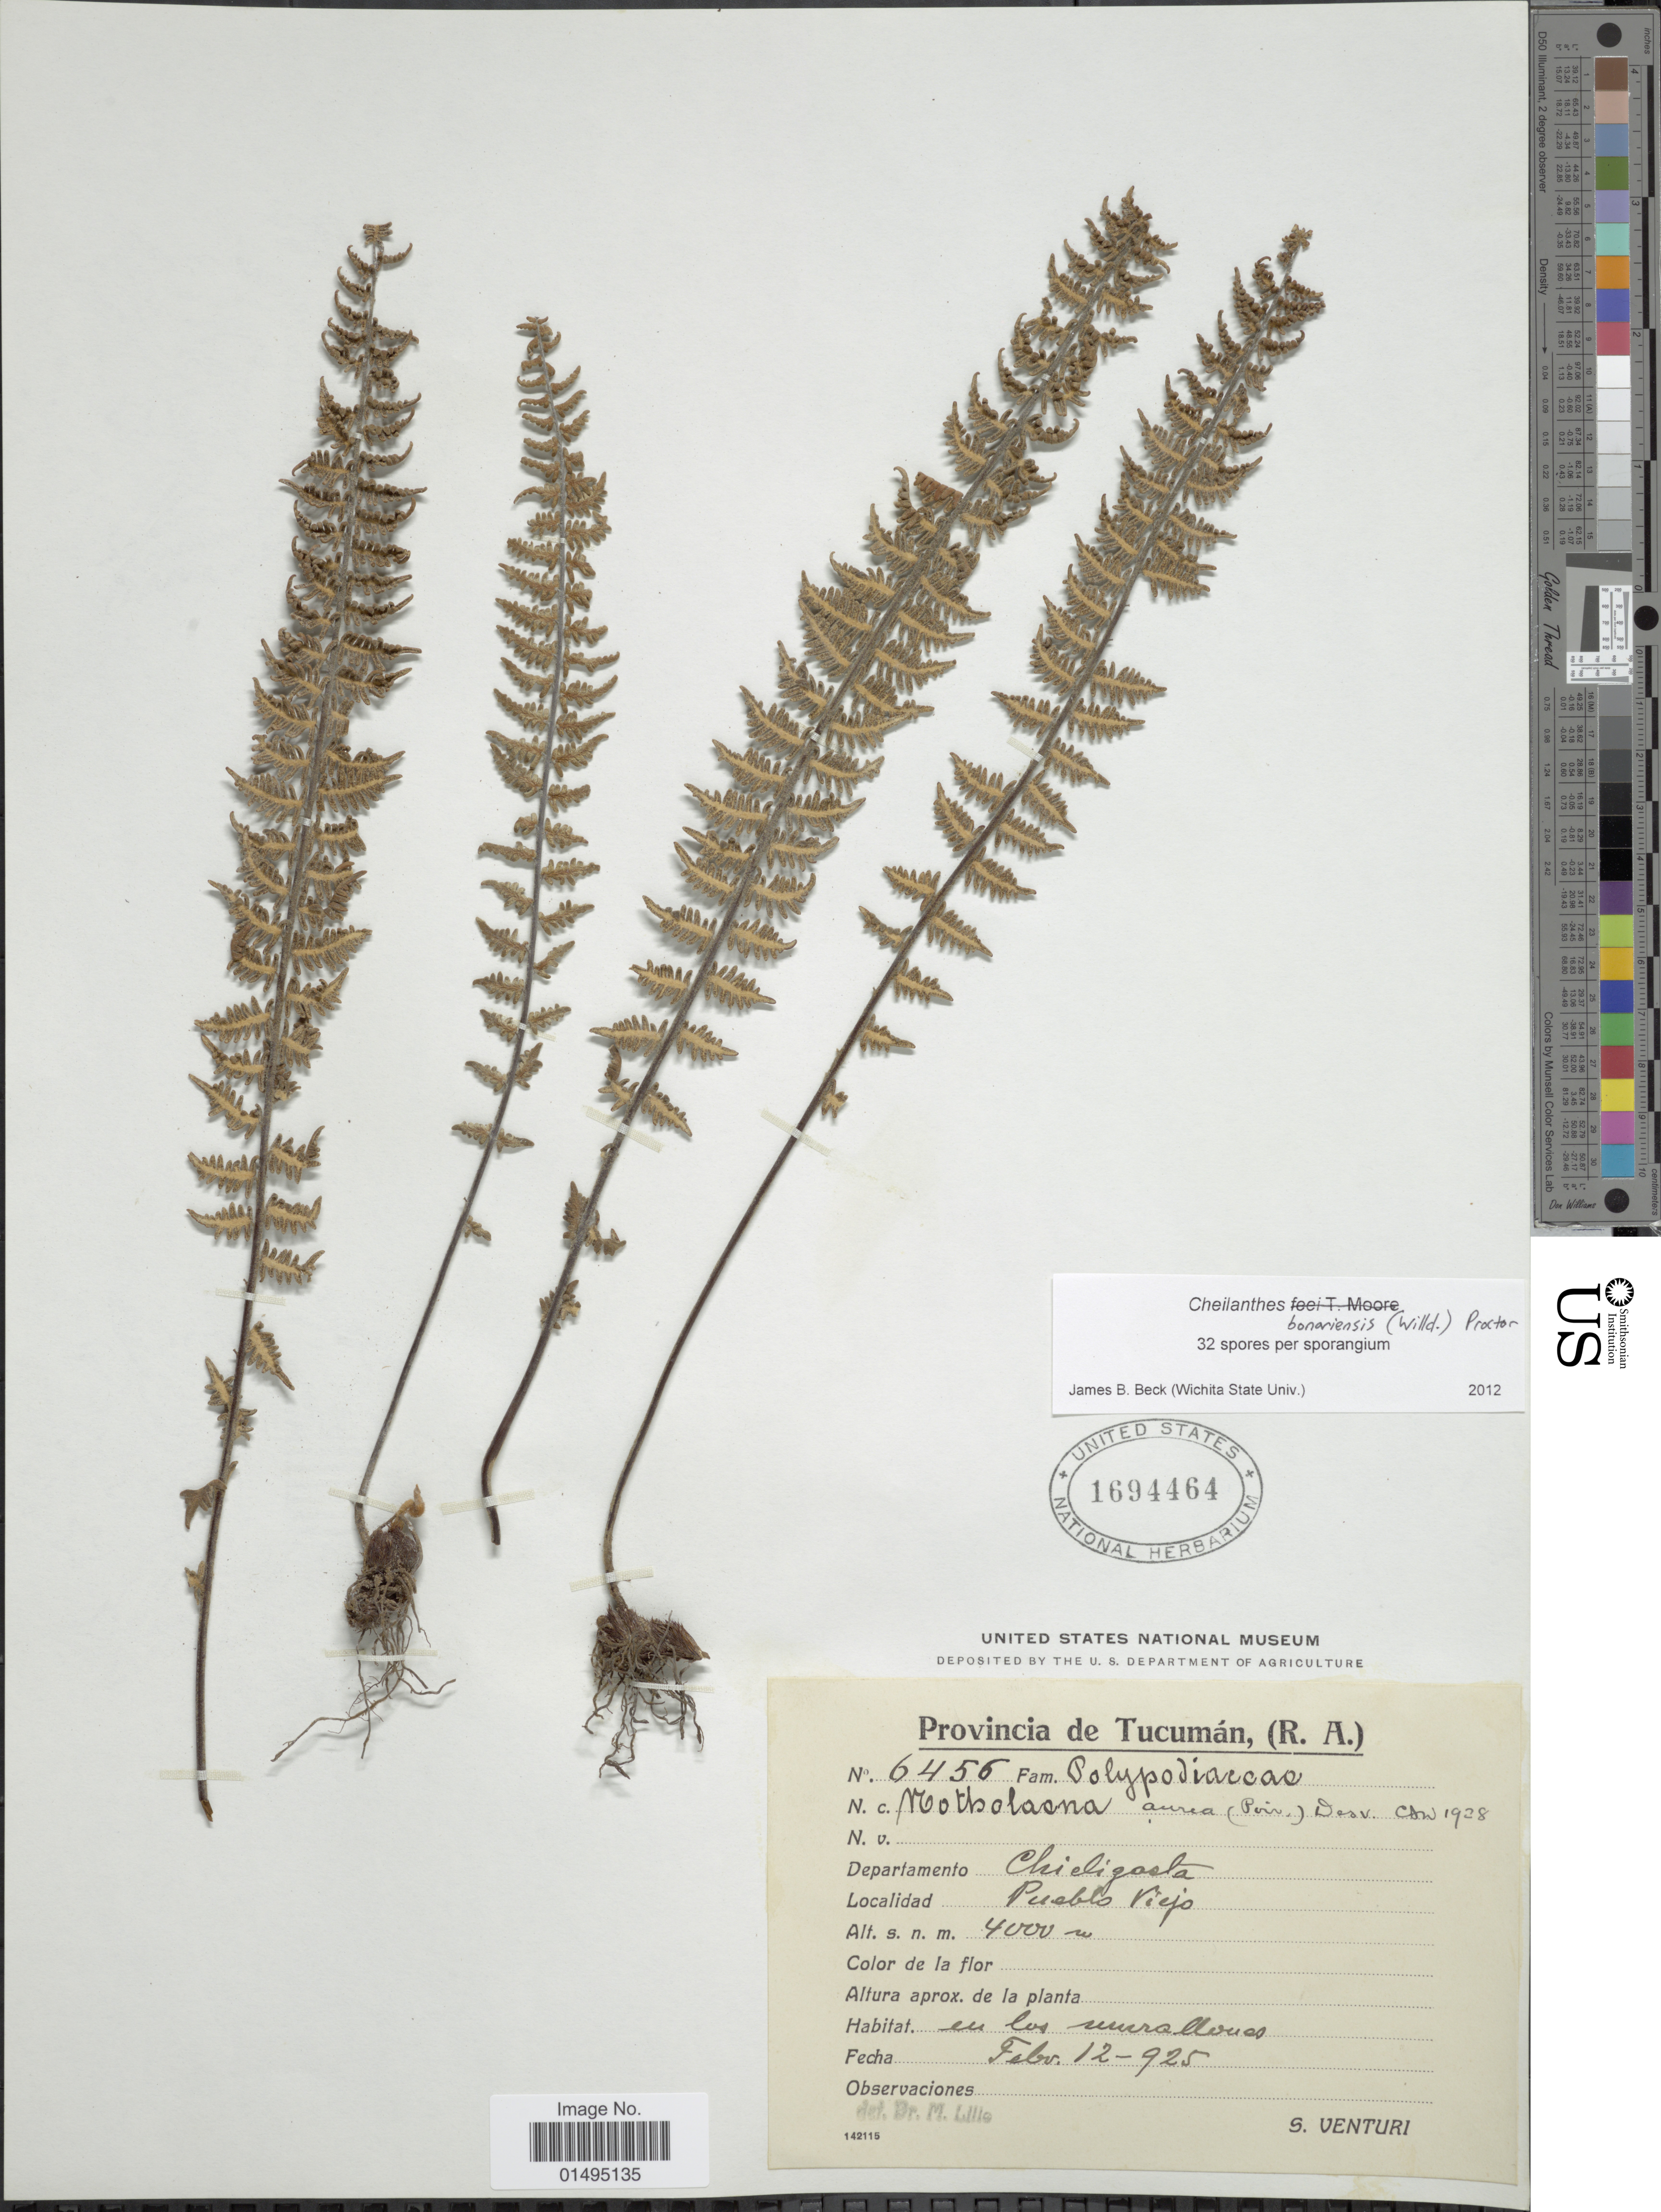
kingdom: Plantae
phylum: Tracheophyta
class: Polypodiopsida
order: Polypodiales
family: Pteridaceae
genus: Myriopteris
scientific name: Myriopteris aurea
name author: (Poir.) Grusz & Windham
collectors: S. Venturi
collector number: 6456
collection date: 1925-02-12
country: Argentina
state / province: Tucuman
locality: Provincia de Tucuman, (R.A), Pueblo Viejo. Departamento Chiligasta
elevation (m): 4000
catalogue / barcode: US 1694464